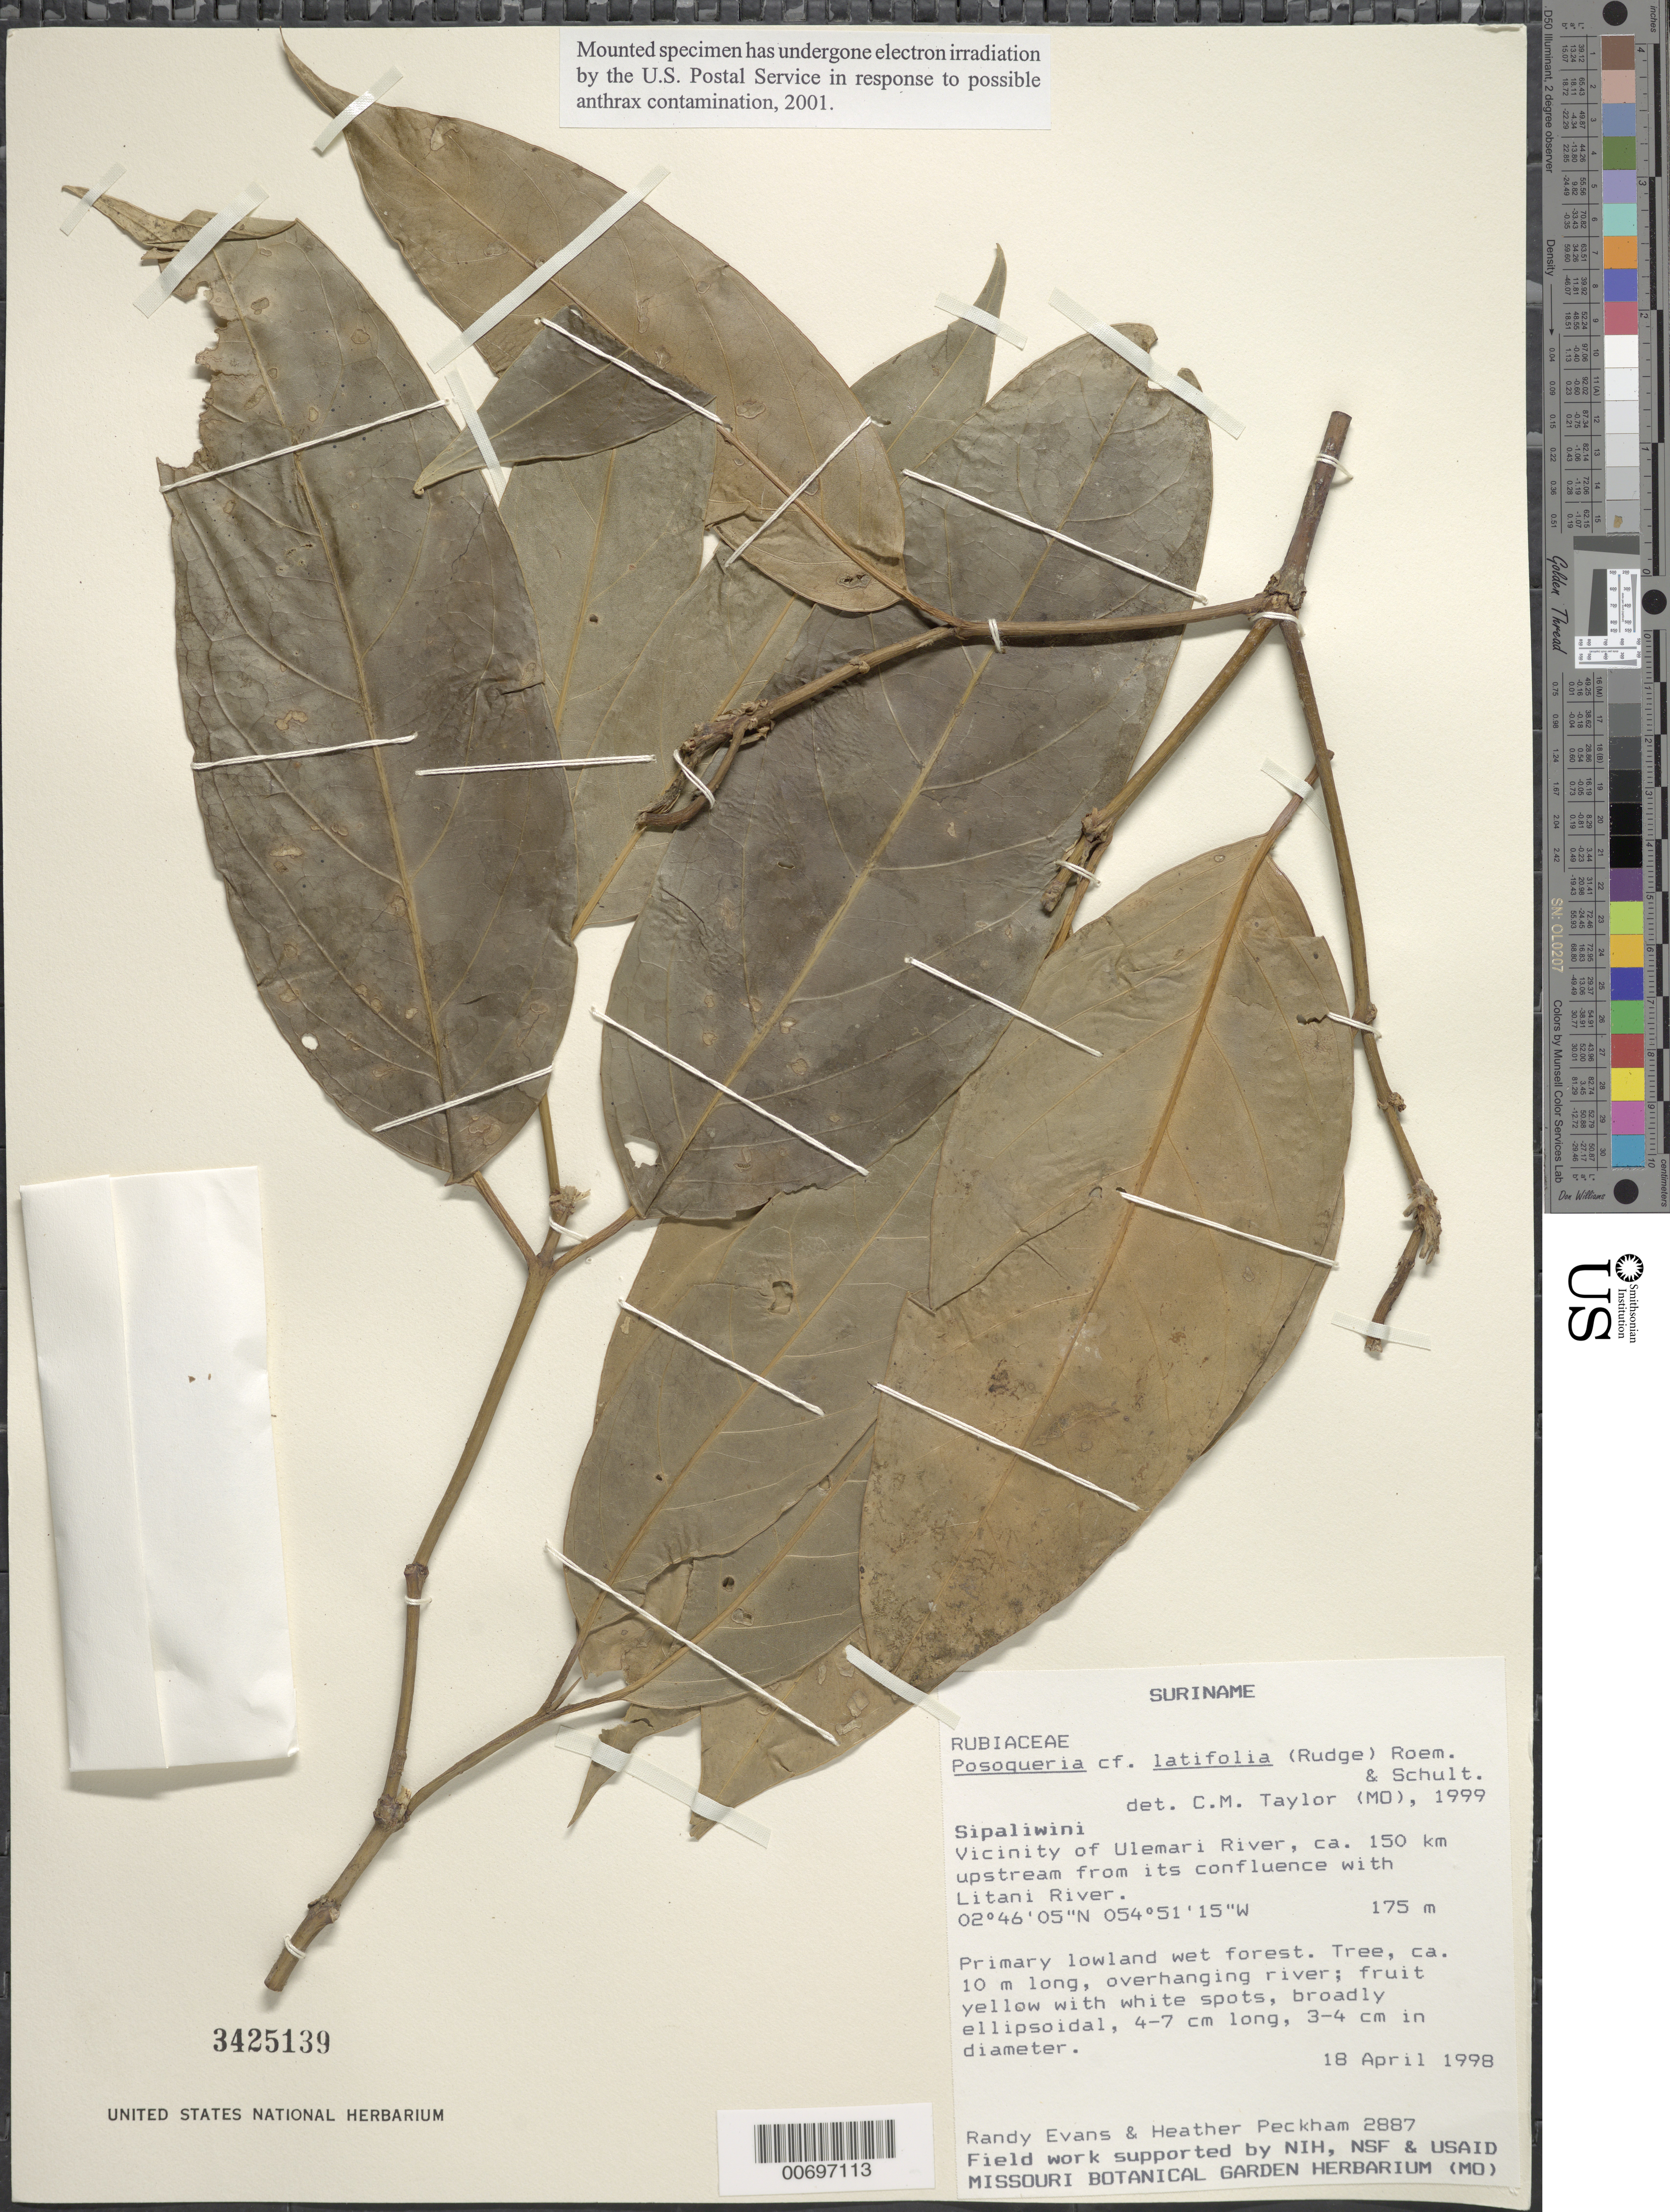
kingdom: Plantae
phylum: Tracheophyta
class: Magnoliopsida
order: Gentianales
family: Rubiaceae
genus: Posoqueria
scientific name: Posoqueria latifolia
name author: (Rudge) Roem. & Schult.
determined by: Taylor, Charlotte M.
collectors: R. Evans & H. Peckham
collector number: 2887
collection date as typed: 18-Apr-98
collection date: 1998-04-18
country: Suriname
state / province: Sipaliwini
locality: Ulemari R., ca. 150 km upstream from confl. with Litani R.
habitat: Primary lowland wet forest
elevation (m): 175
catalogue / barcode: US 3425139